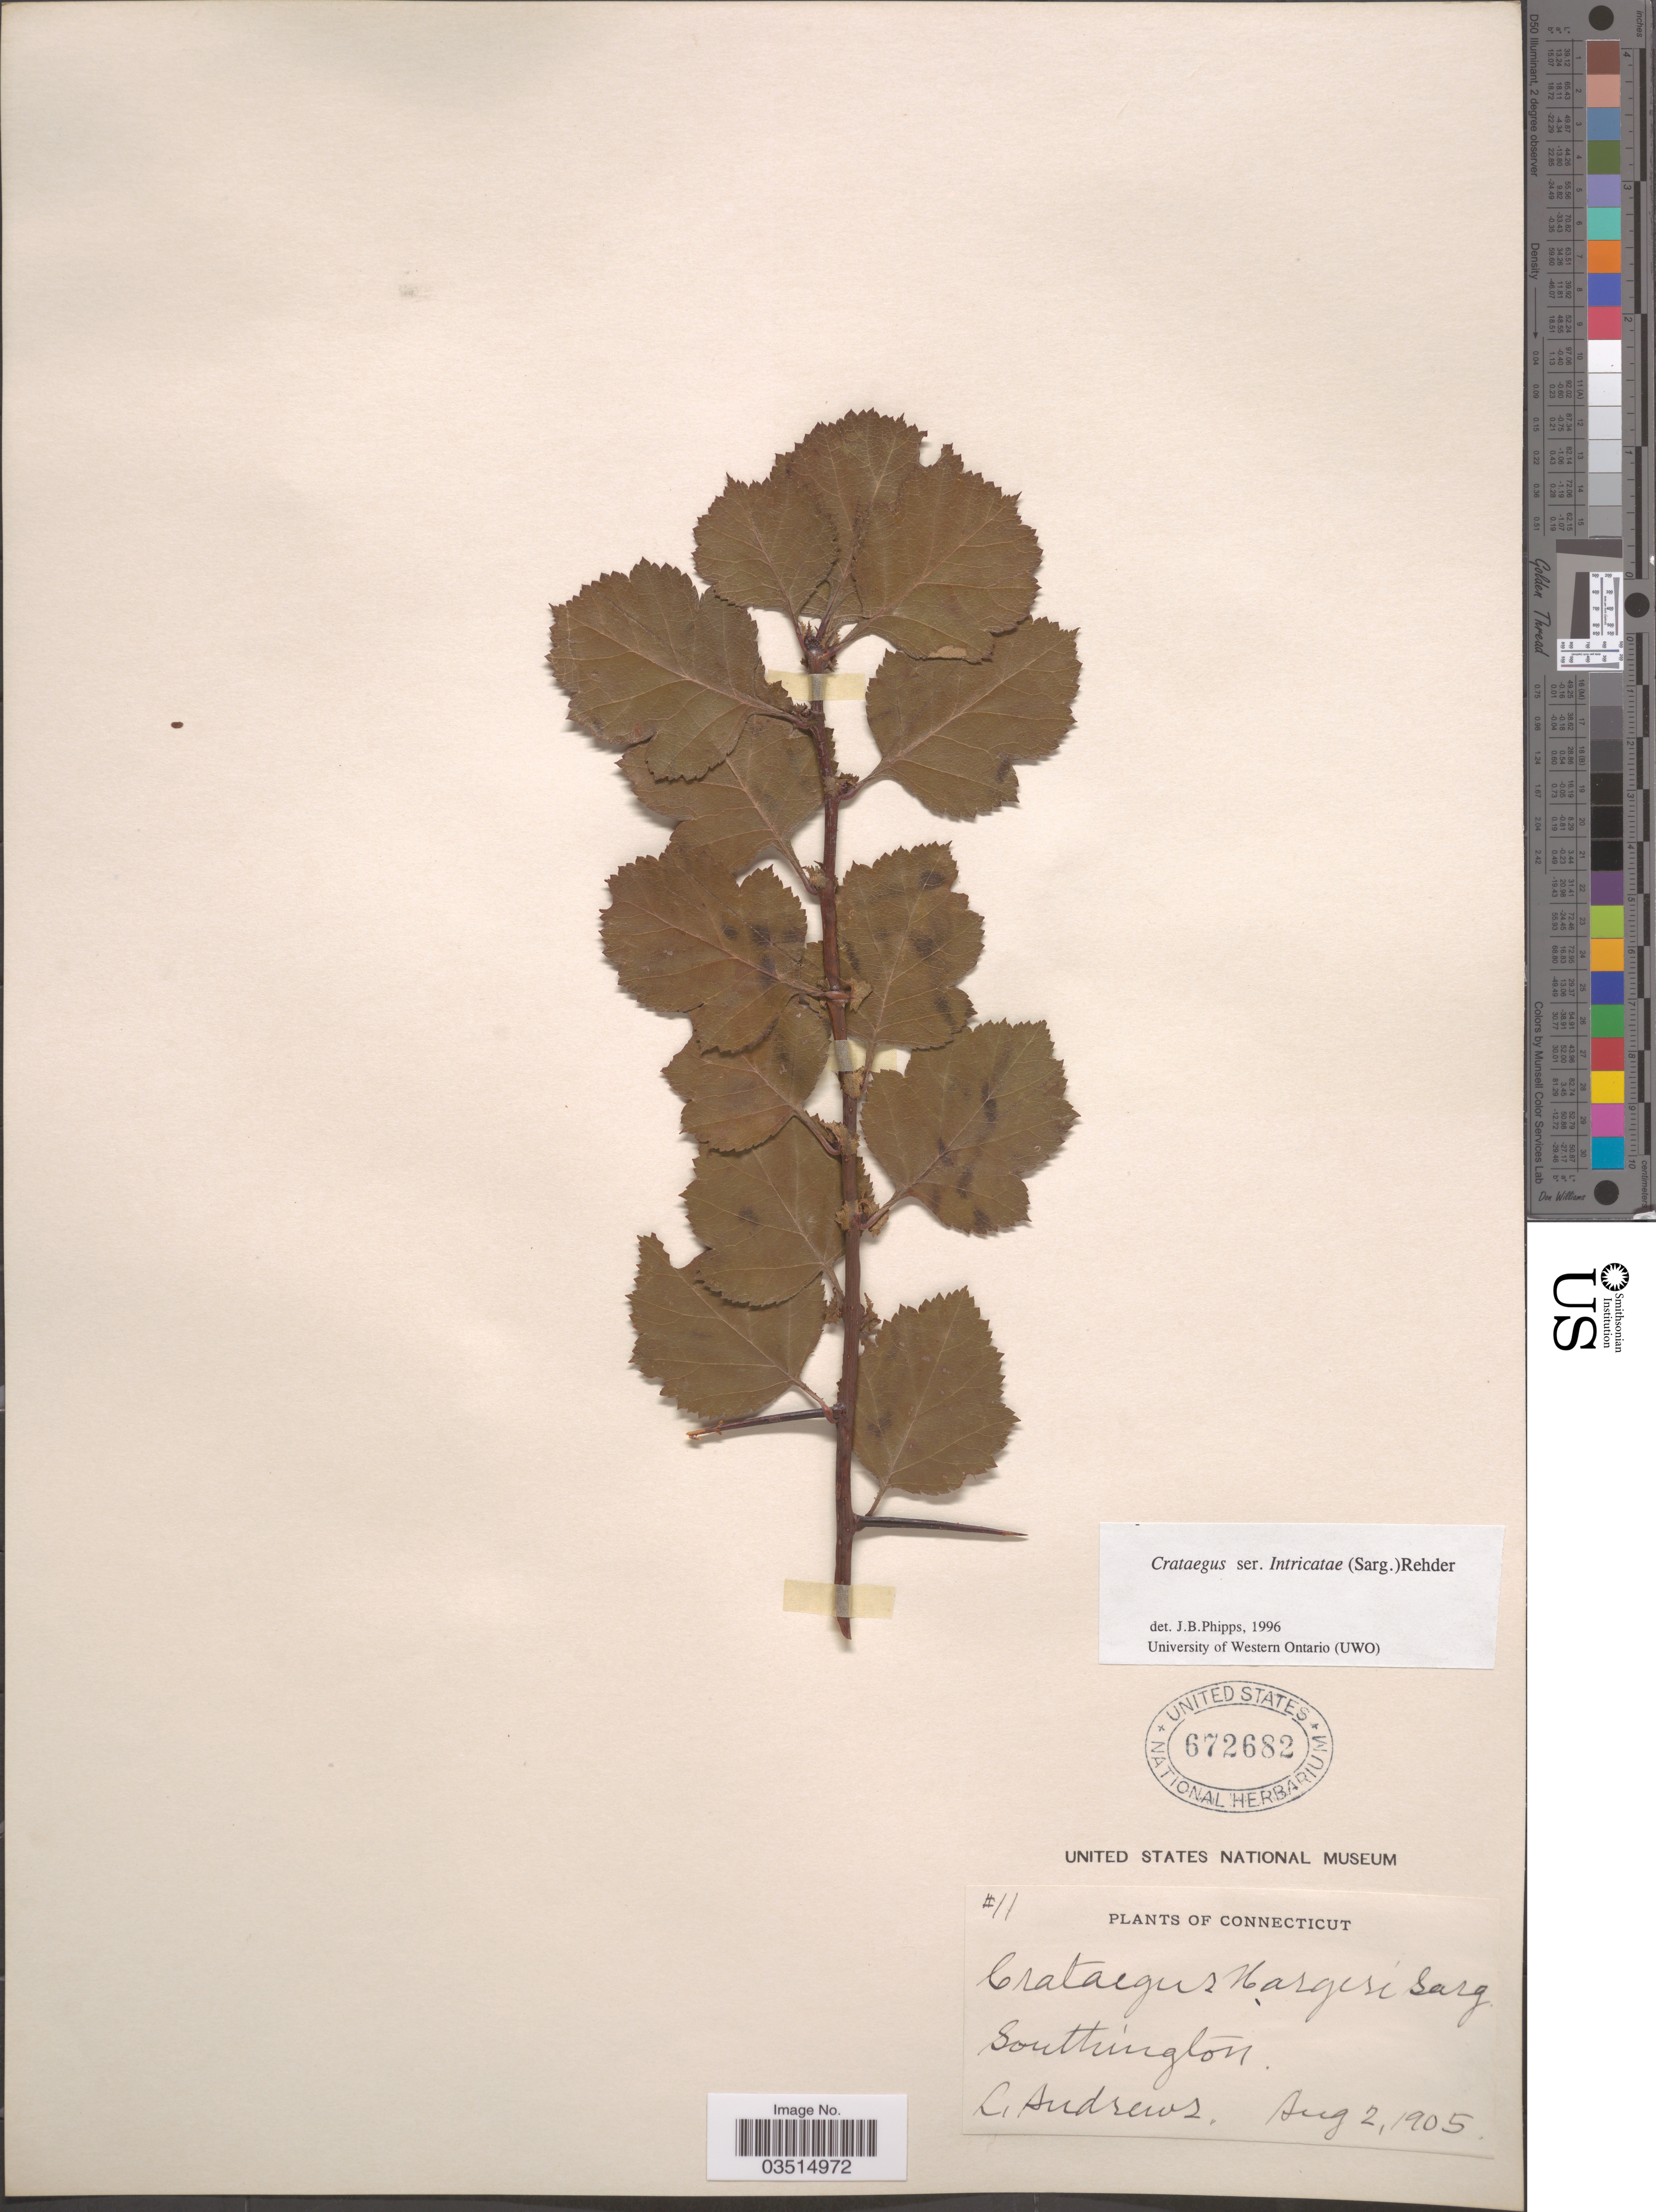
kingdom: Plantae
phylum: Tracheophyta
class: Magnoliopsida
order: Rosales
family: Rosaceae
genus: Crataegus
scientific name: Crataegus hargeri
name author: Sarg.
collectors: L. Andrews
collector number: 11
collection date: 1905-08-02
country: United States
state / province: Connecticut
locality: Southington.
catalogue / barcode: US 672682